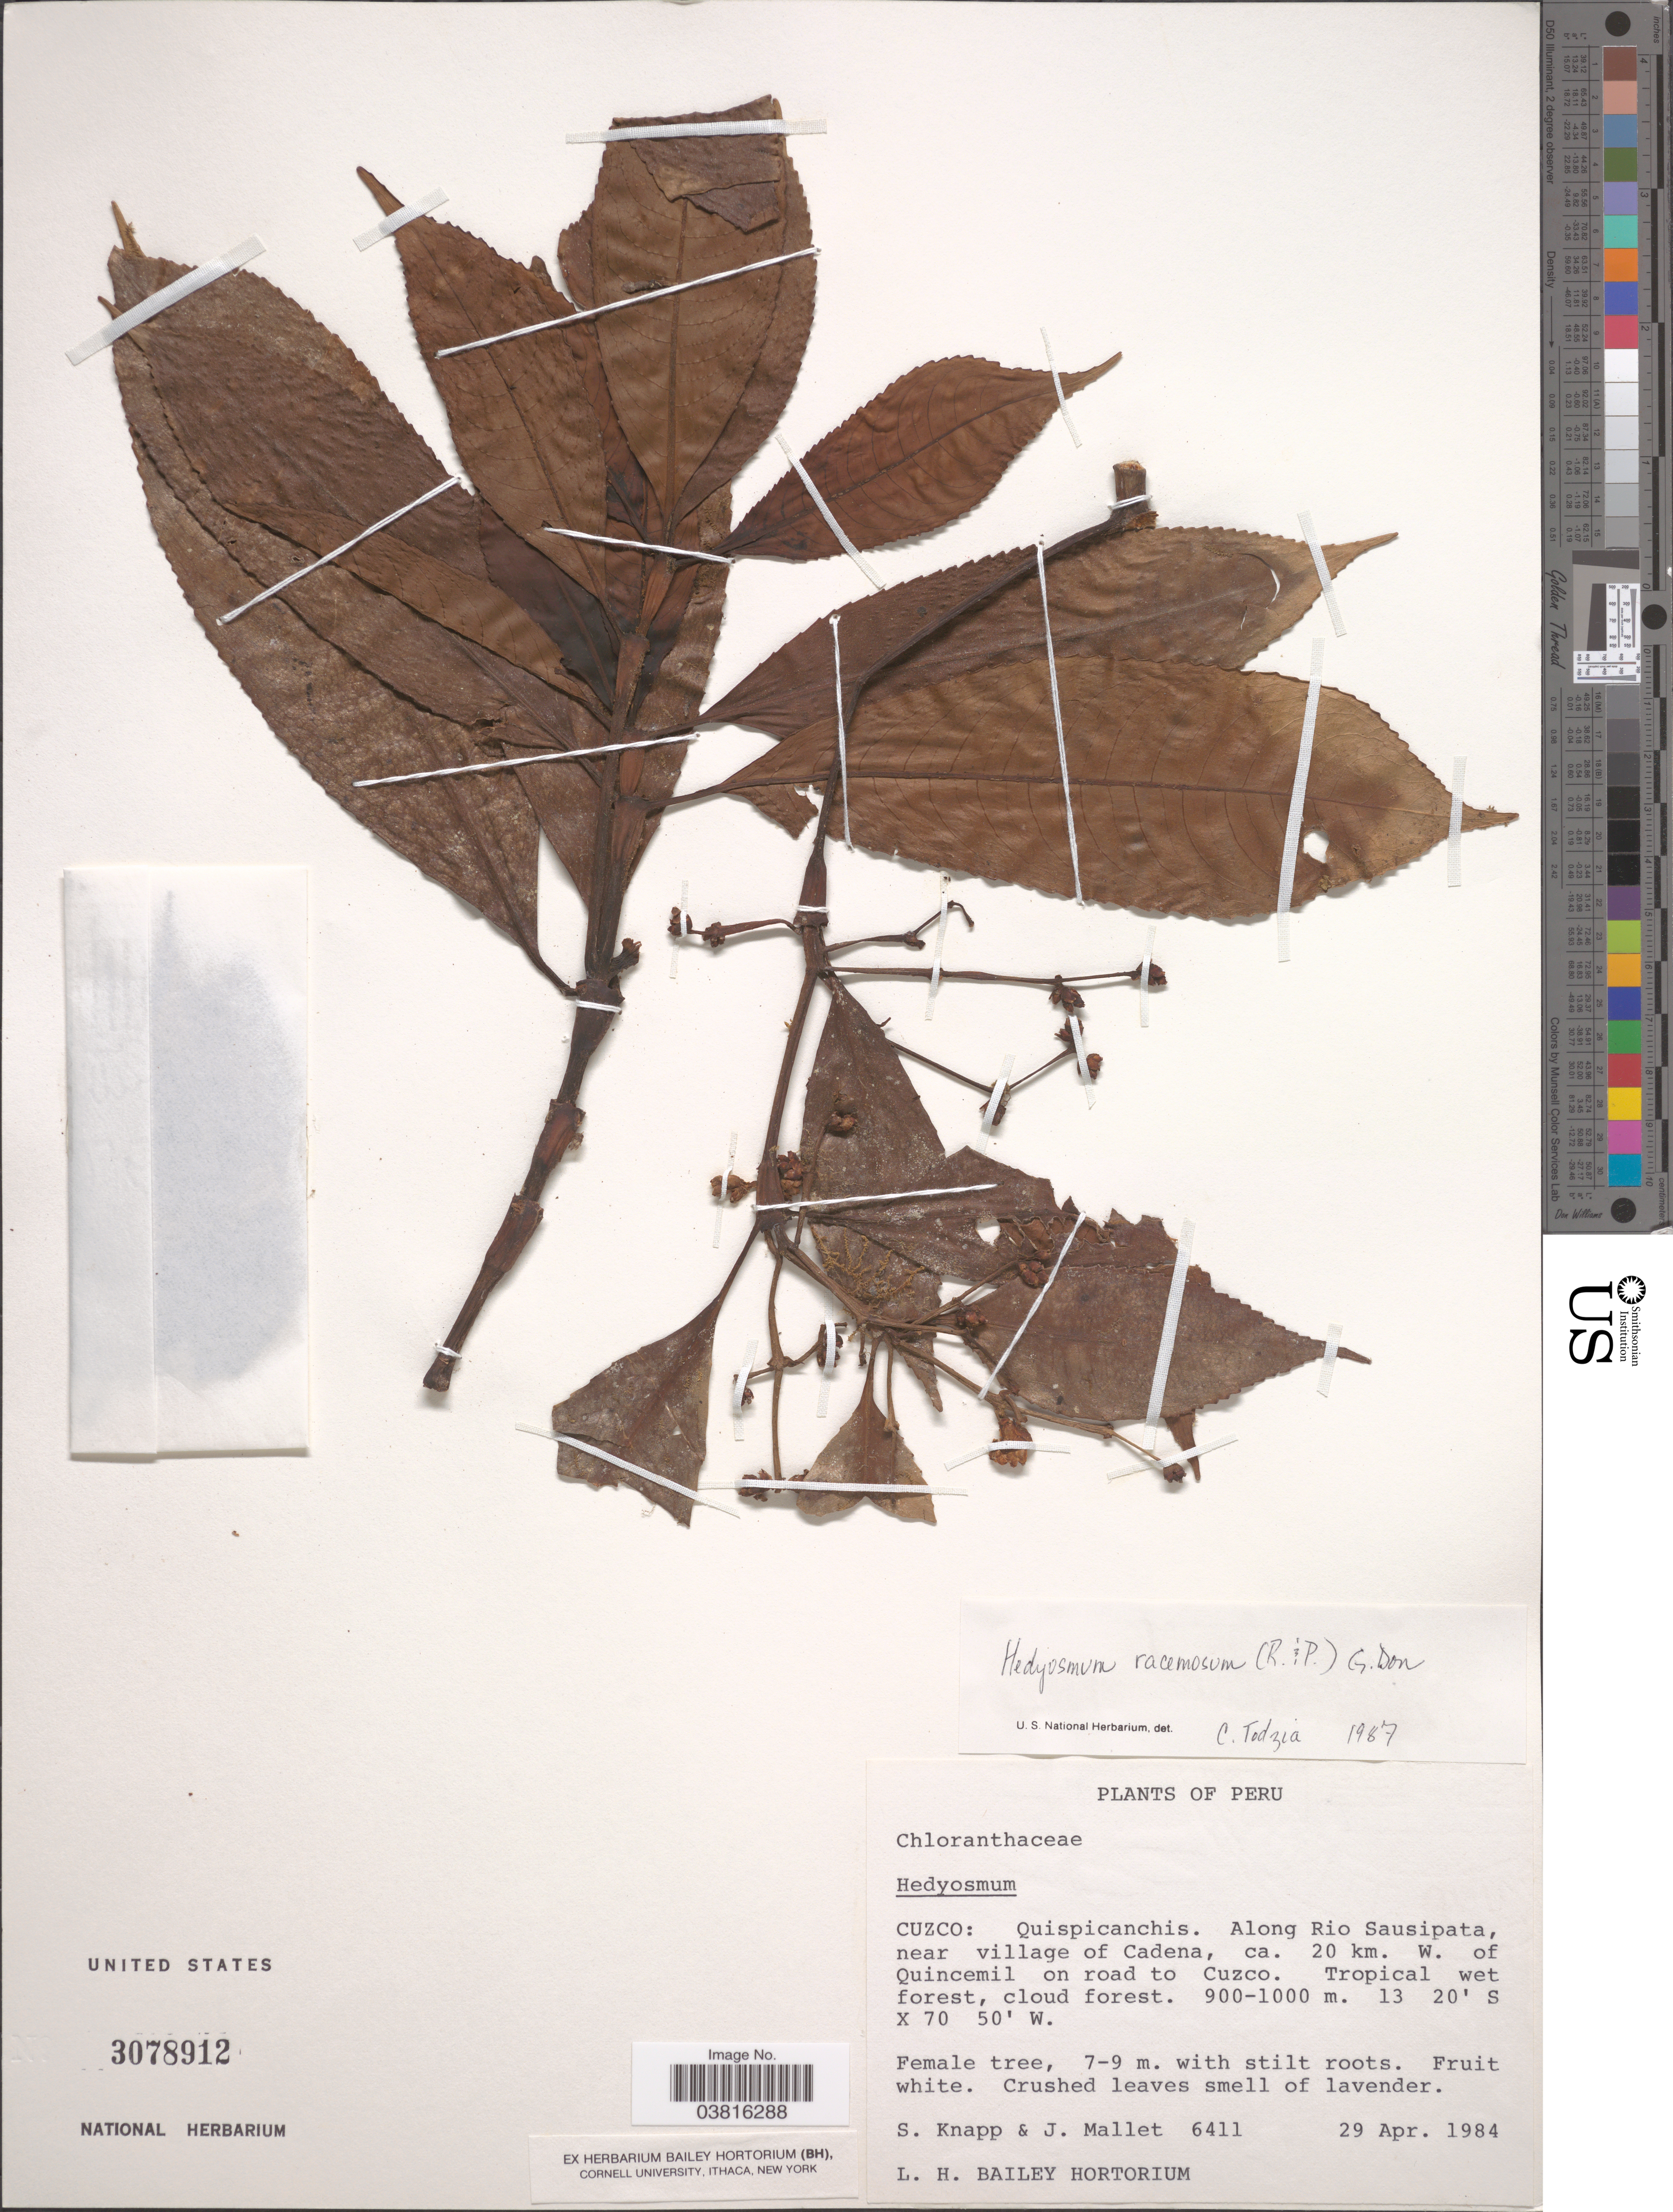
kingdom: Plantae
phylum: Tracheophyta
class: Magnoliopsida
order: Chloranthales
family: Chloranthaceae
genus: Hedyosmum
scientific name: Hedyosmum racemosum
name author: (Ruiz & Pav.) G. Don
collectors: S. Knapp & J. Mallet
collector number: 6411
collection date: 1984-04-29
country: Peru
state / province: Cusco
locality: Quispicanchis. Along Rio Sausipata, near village of Cadena, ca. 20 km. W. of Quincemil on road to Cuzco.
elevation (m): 900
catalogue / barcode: US 3078912